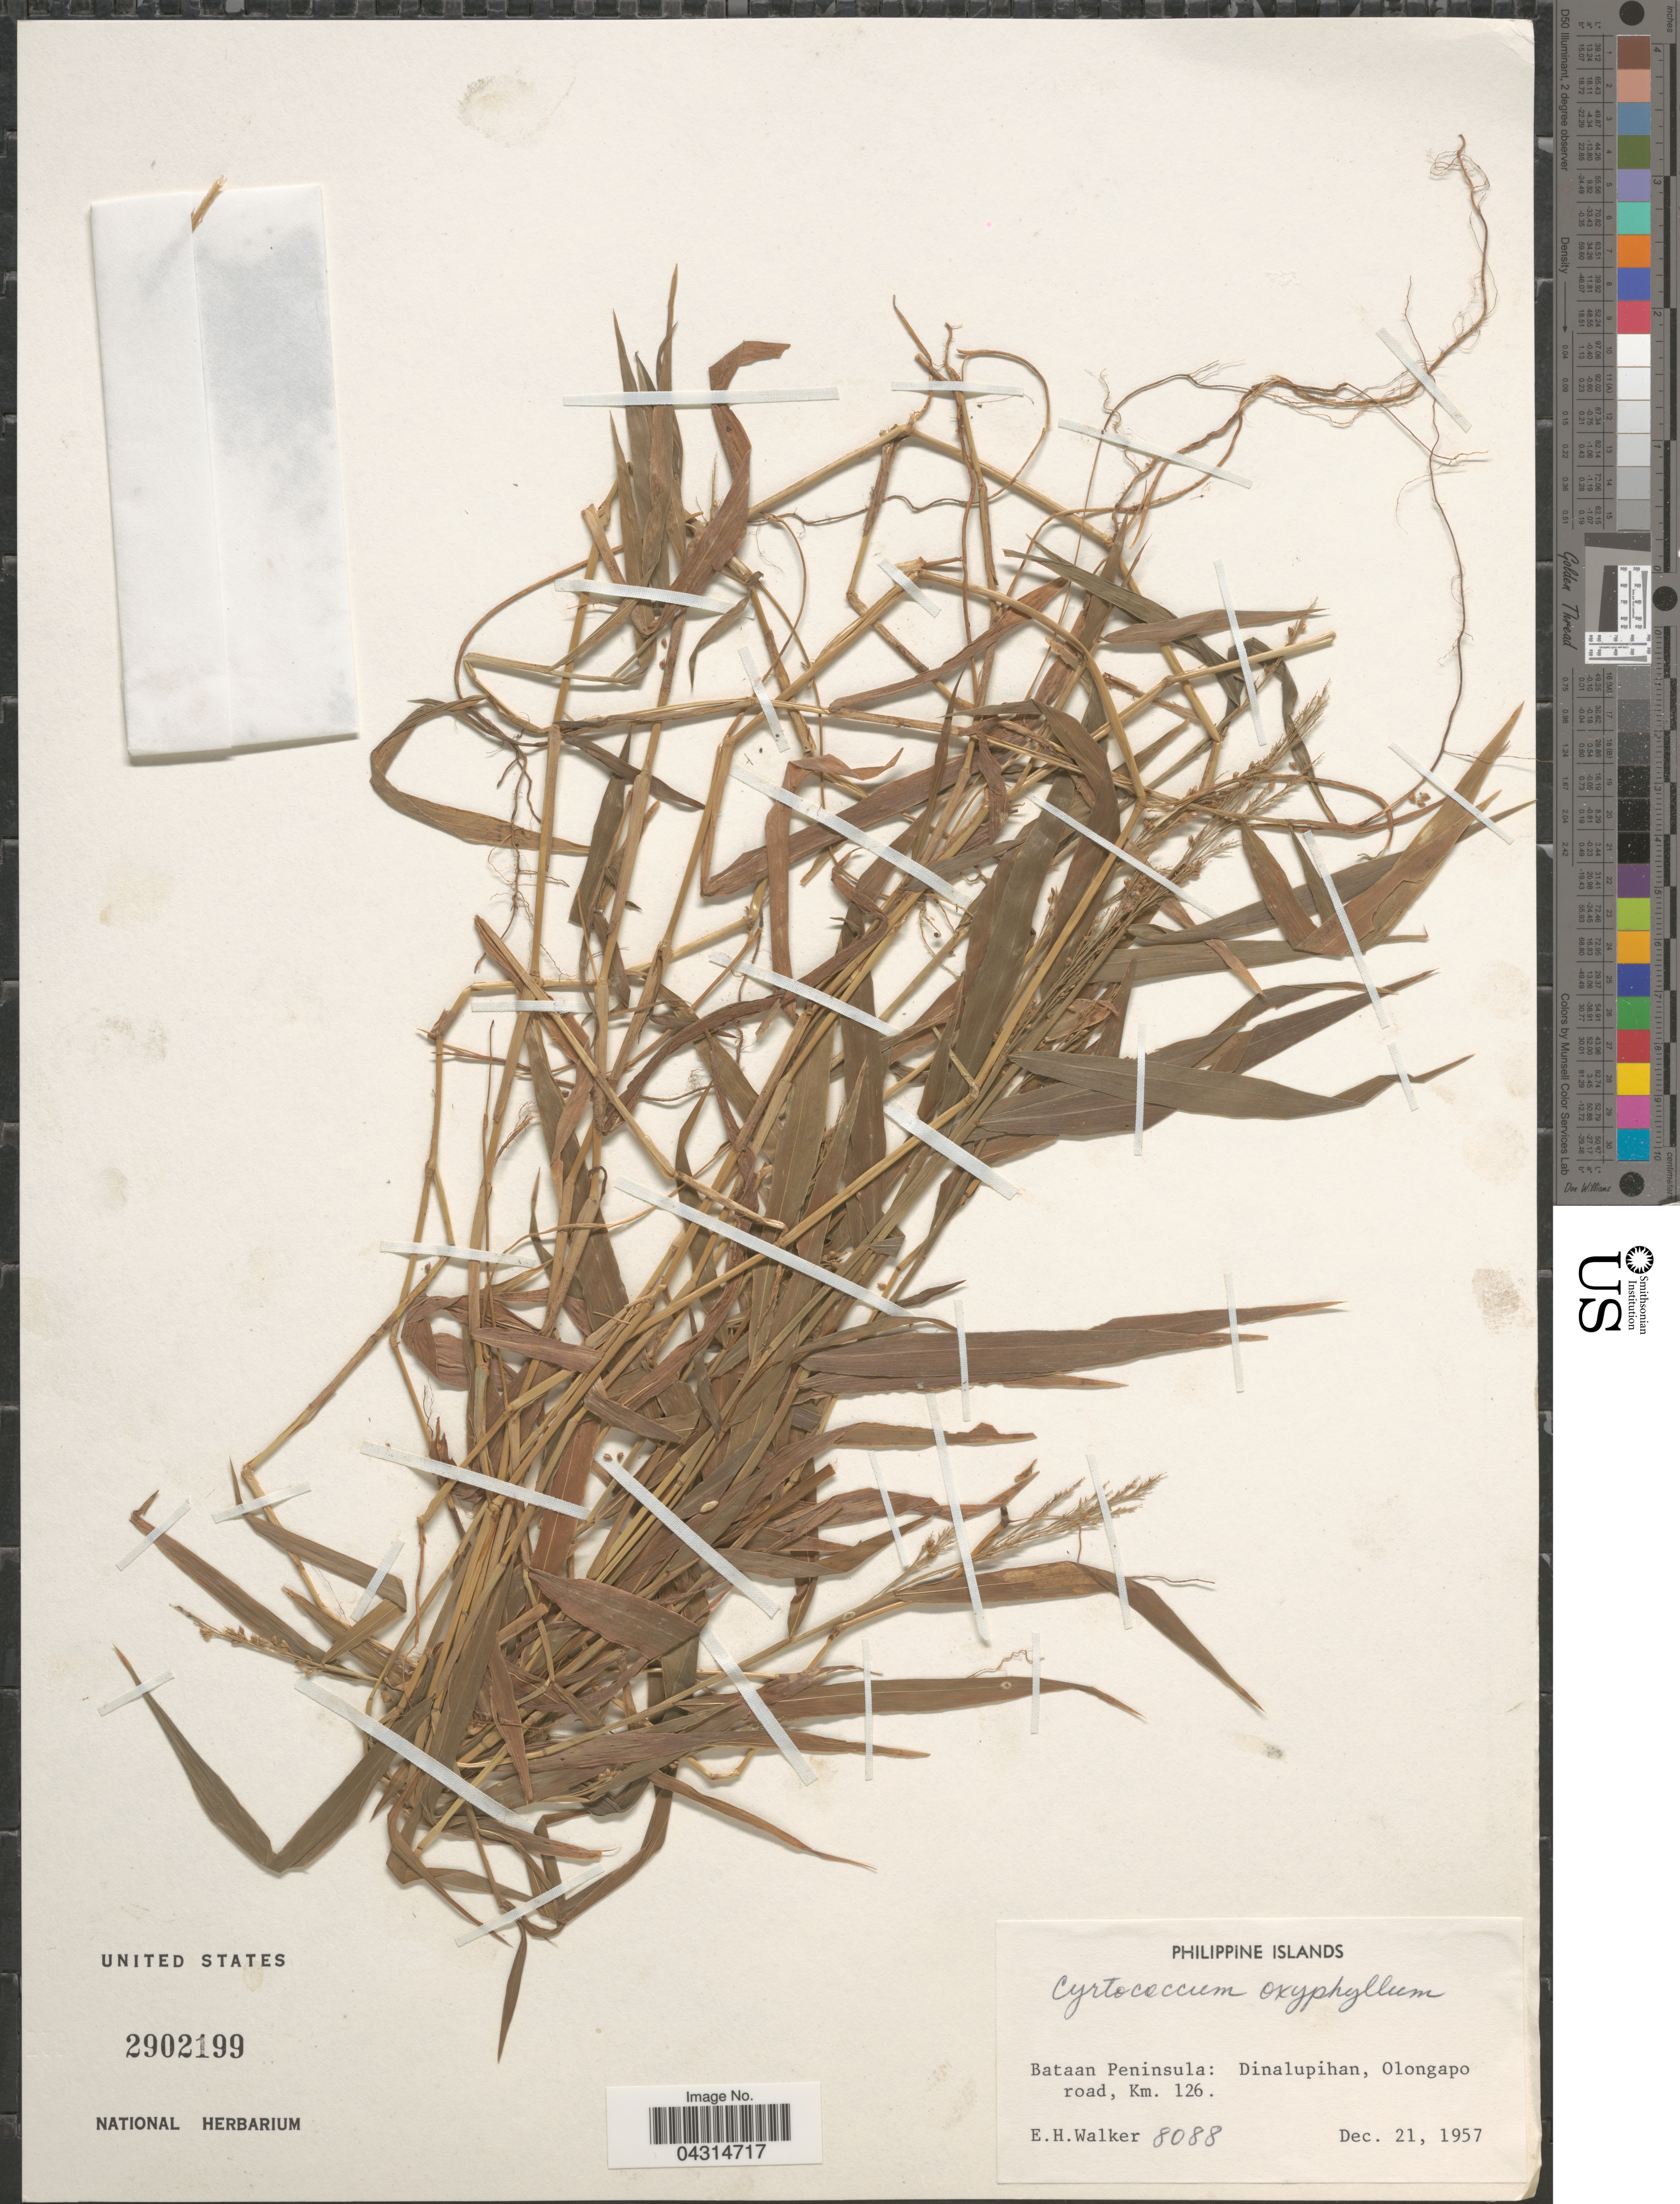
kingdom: Plantae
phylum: Tracheophyta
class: Liliopsida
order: Poales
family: Poaceae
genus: Cyrtococcum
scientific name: Cyrtococcum oxyphyllum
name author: (Steud.) Stapf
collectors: E. H. Walker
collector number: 8088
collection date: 1957-12-21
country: Philippines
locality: Philippine Islands. Bataan Peninsula: Dinalupihan, Olongapo road, Km. 126.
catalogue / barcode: US 2902199